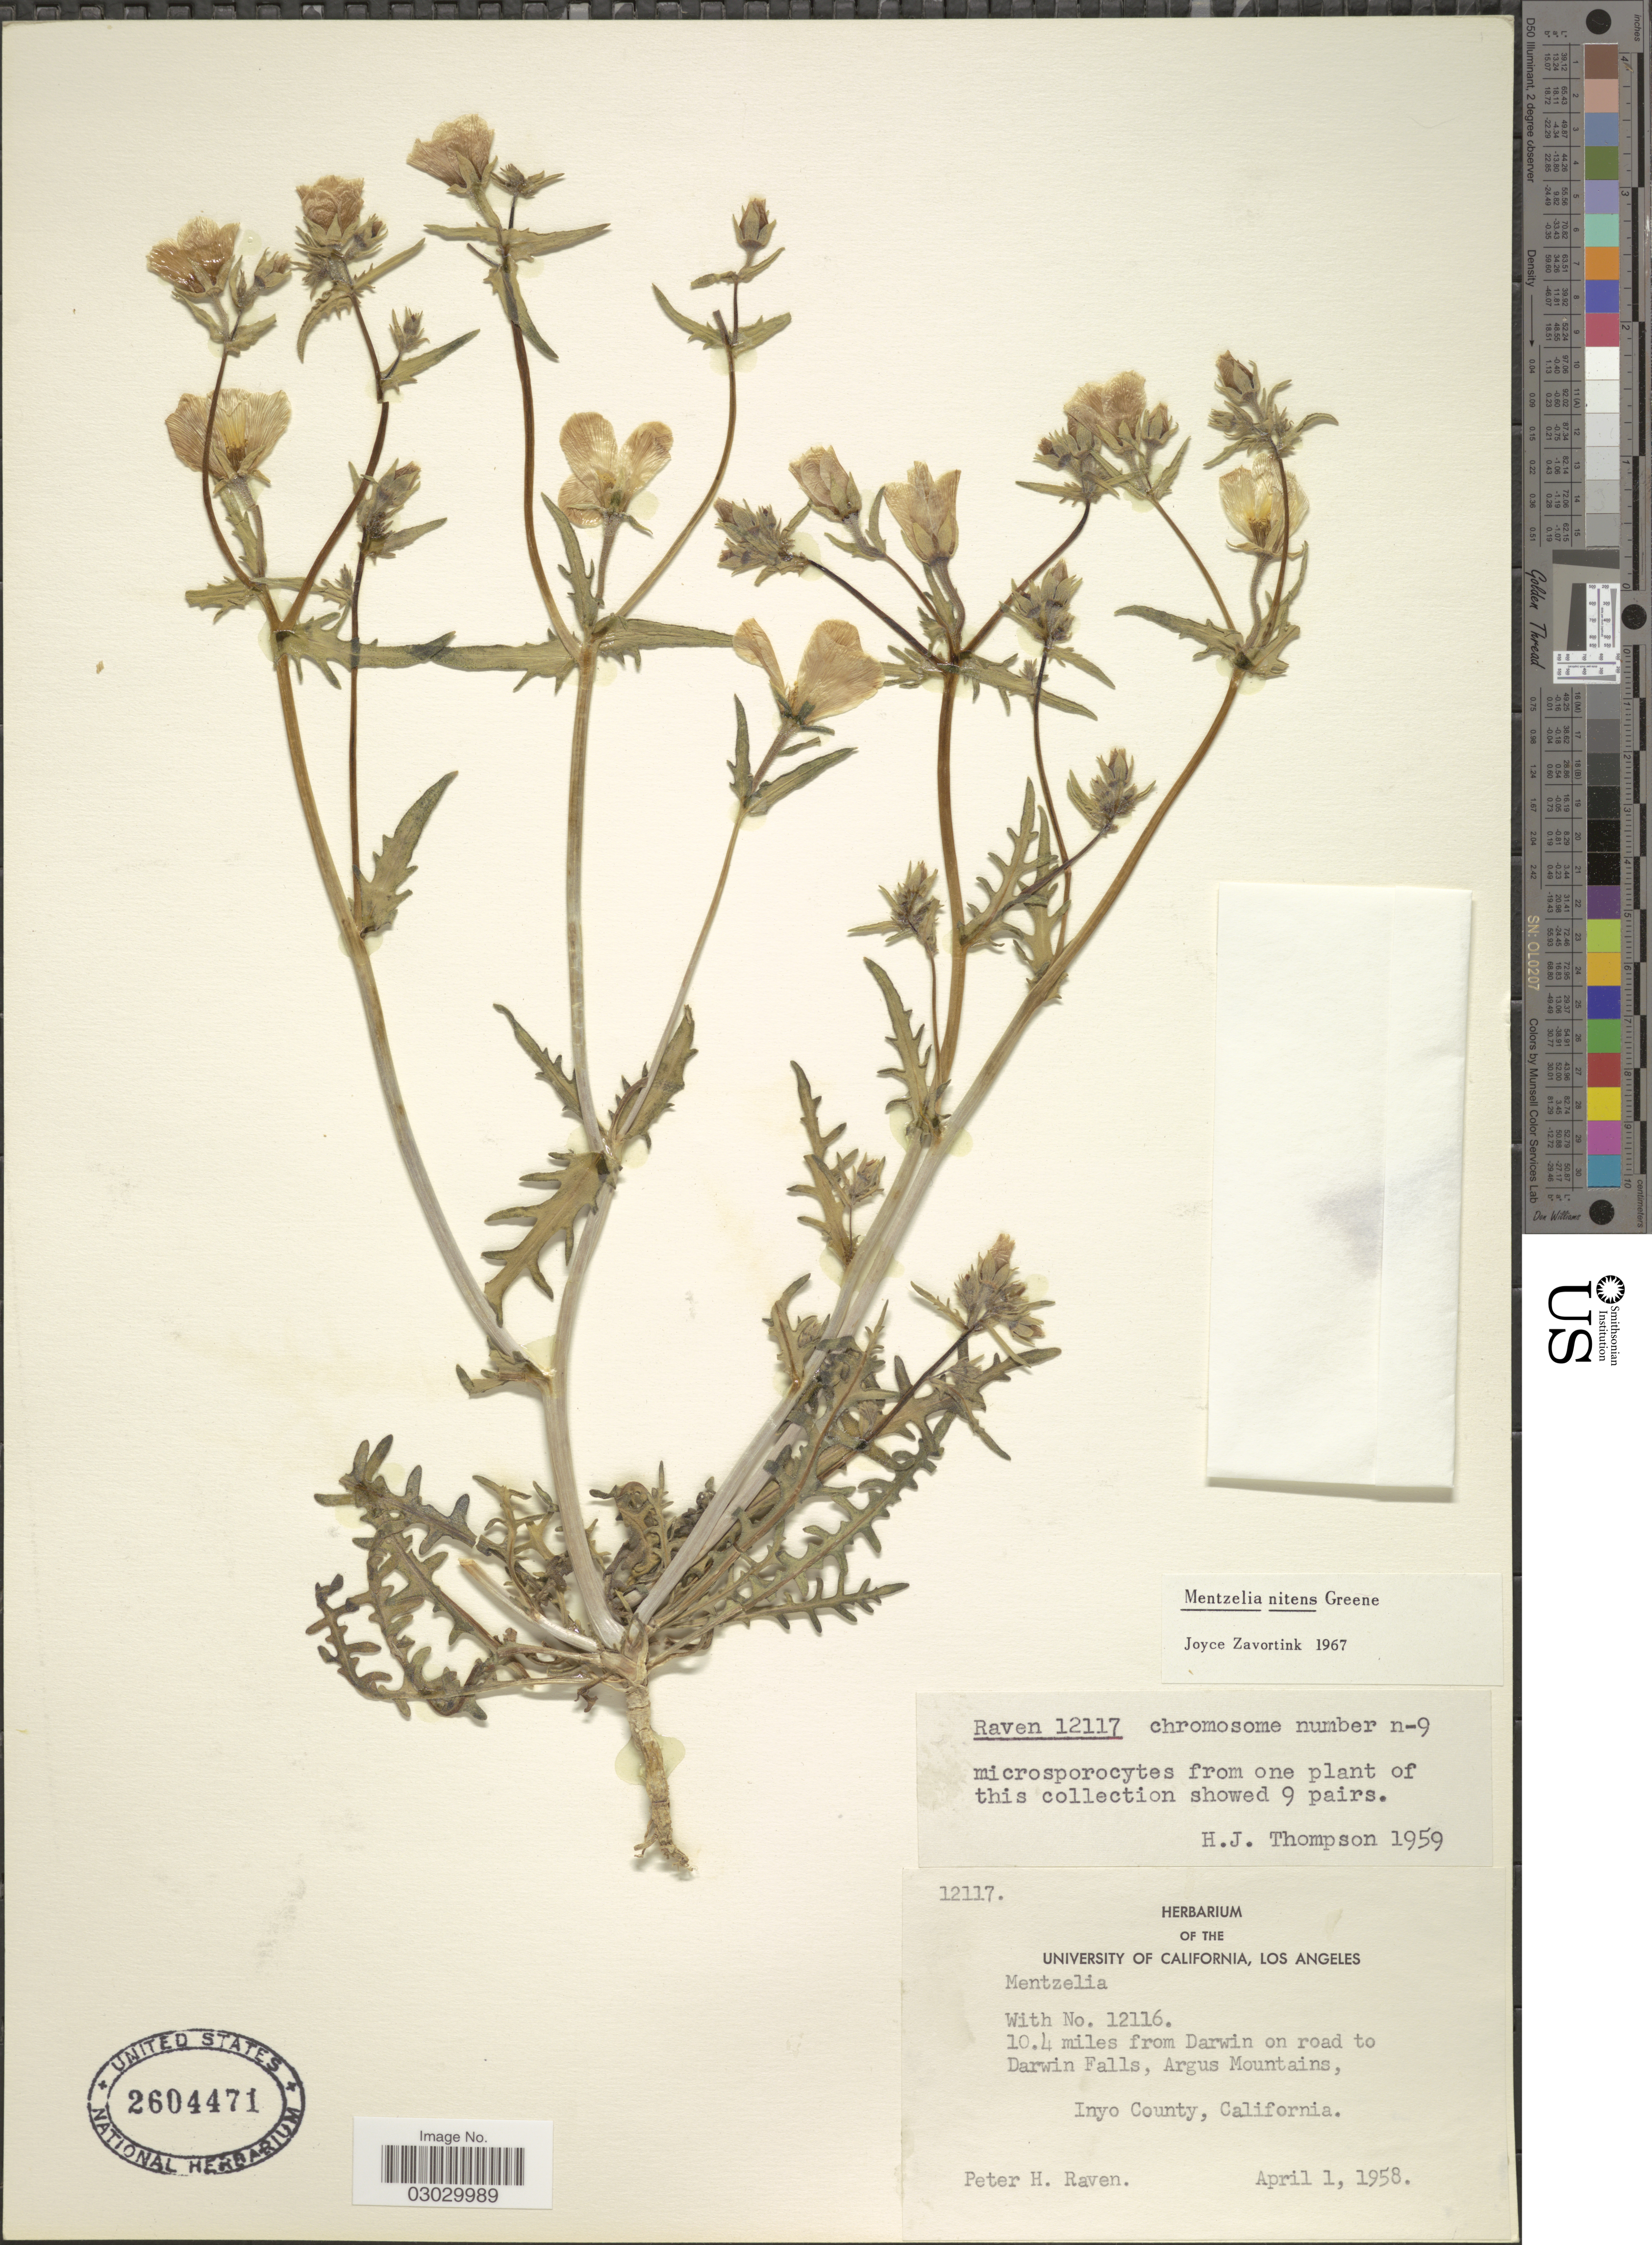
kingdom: Plantae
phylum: Tracheophyta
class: Magnoliopsida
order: Cornales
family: Loasaceae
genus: Mentzelia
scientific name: Mentzelia nitens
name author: Greene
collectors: P. Raven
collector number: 12117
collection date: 1958-04-01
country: United States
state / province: California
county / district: Inyo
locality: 10.4 miles from Darwin on road to Darwin Falls, Argus Mountains, Inyo County.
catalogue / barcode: US 2604471